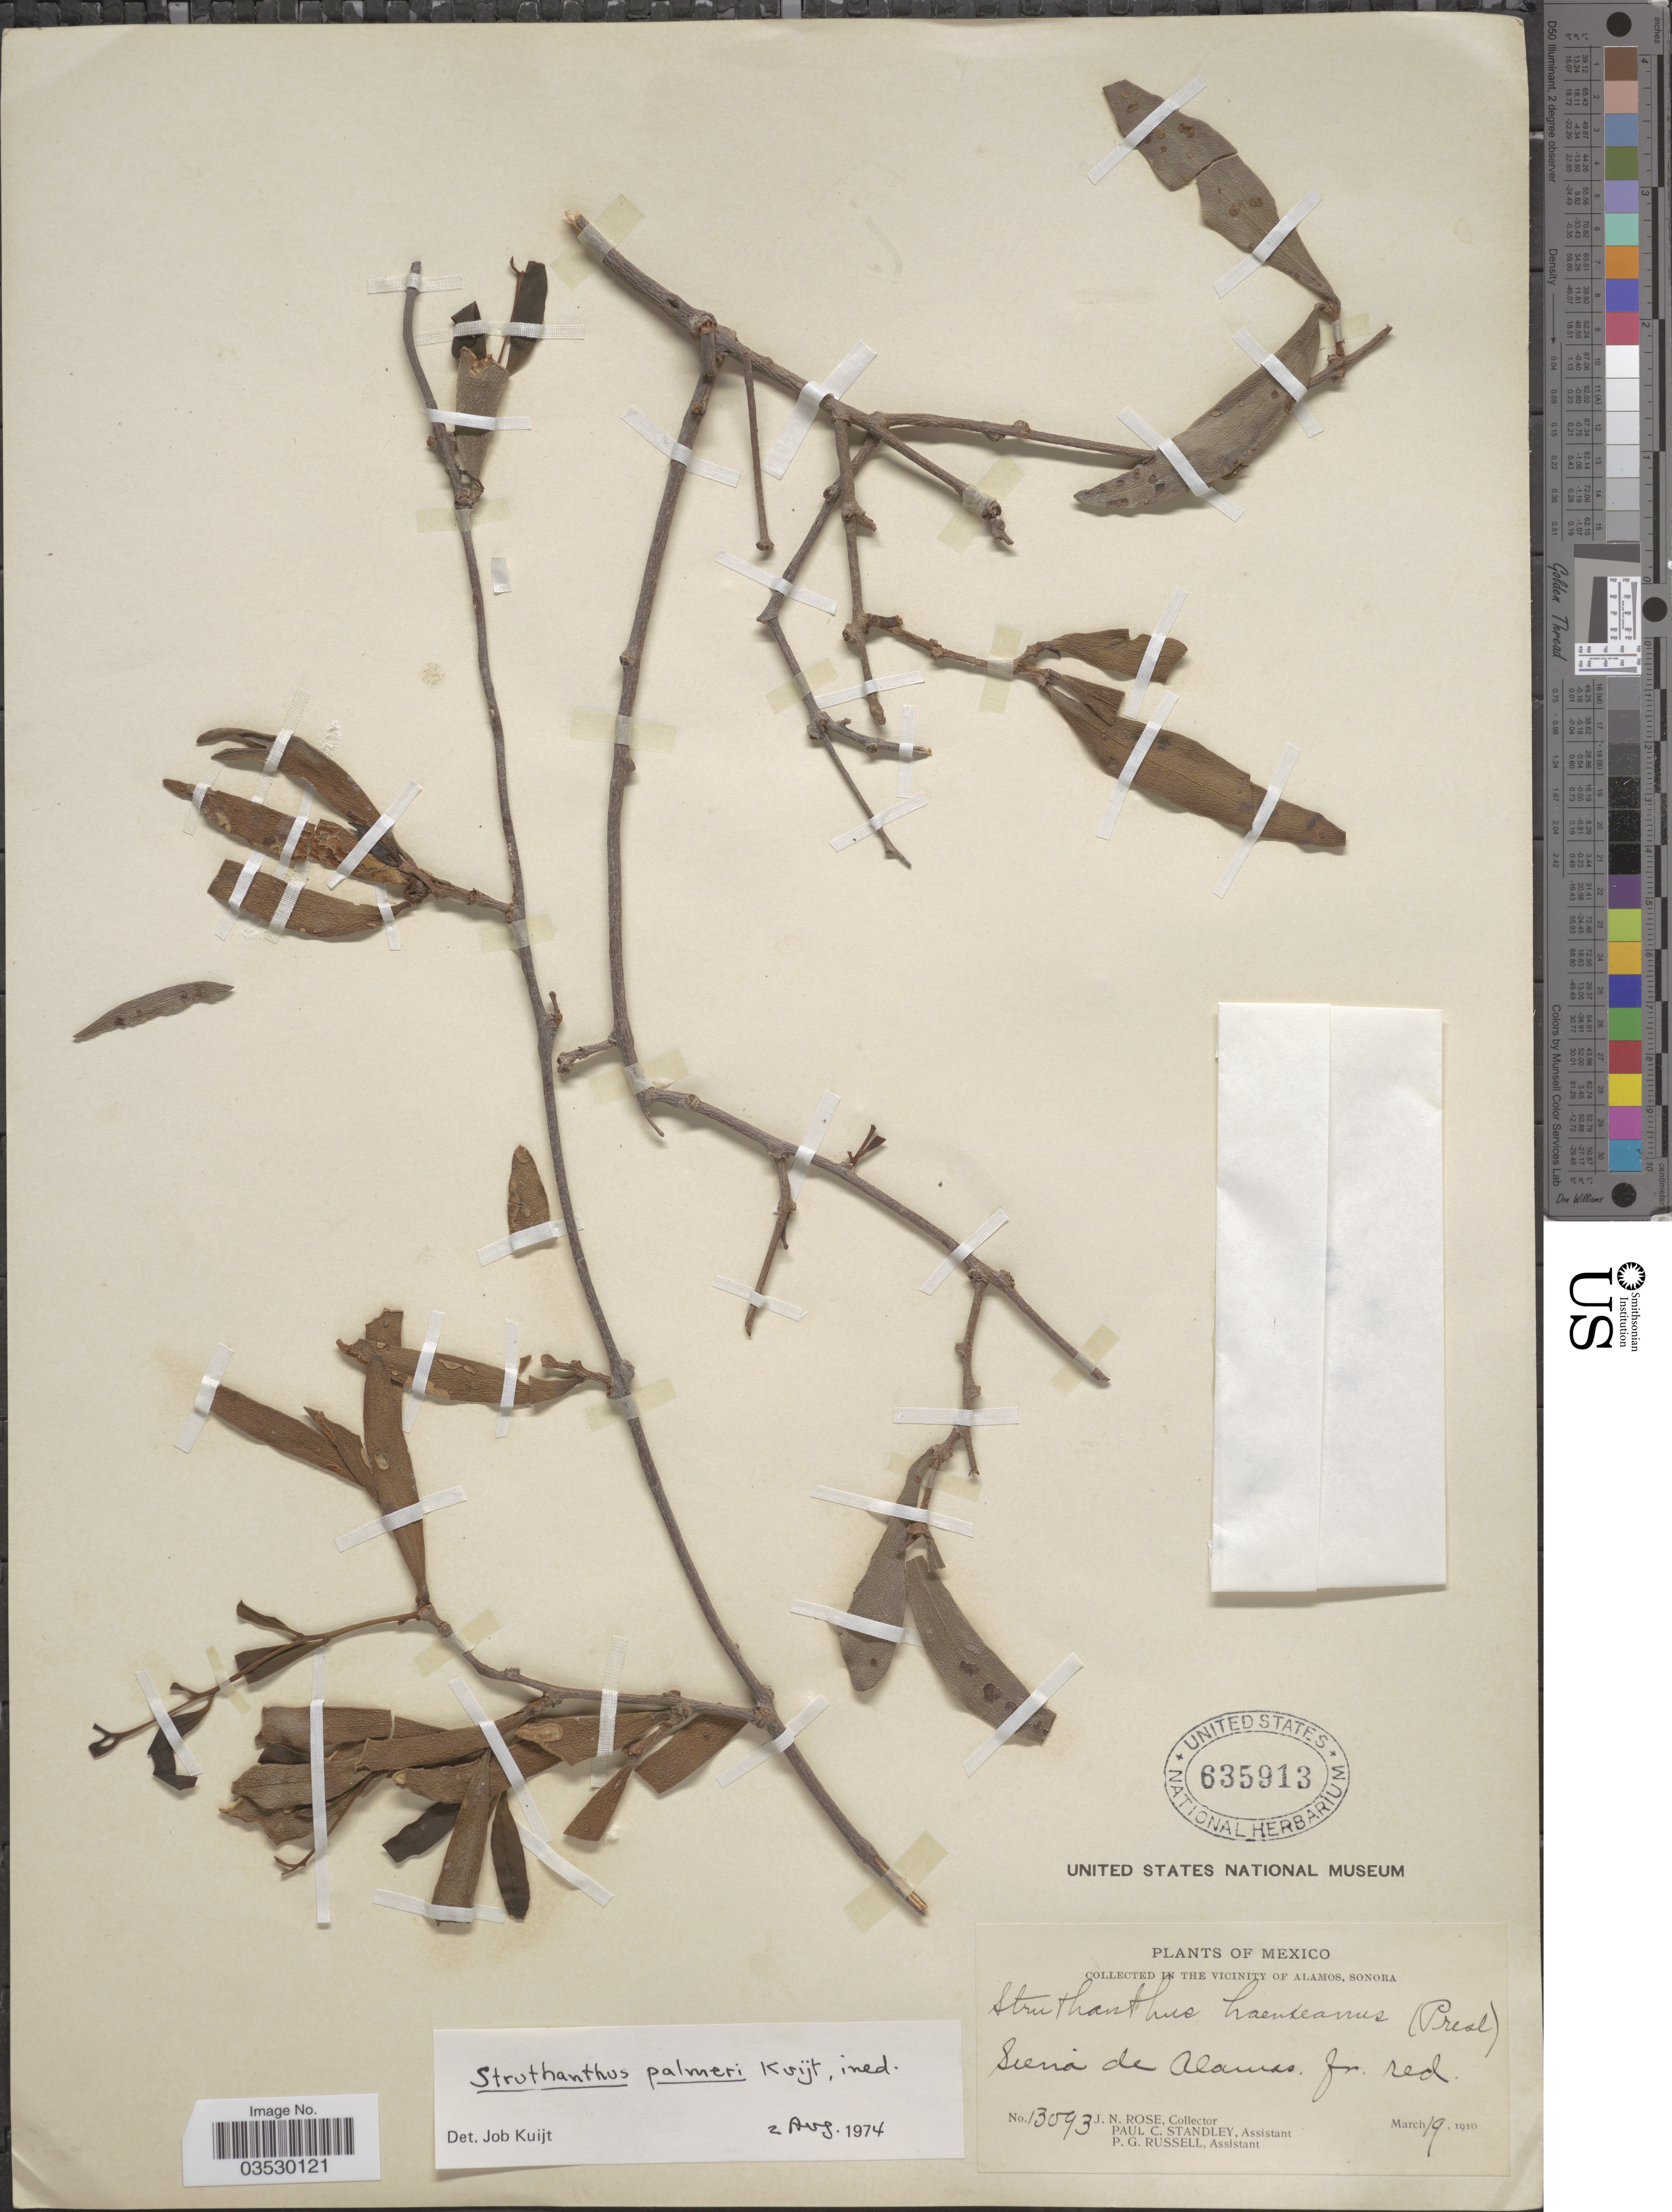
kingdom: Plantae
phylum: Tracheophyta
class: Magnoliopsida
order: Santalales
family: Loranthaceae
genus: Struthanthus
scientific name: Struthanthus palmeri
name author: Kuijt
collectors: J. N. Rose, P. C. Standley & P. G. Russell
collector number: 13093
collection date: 1910-03-19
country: Mexico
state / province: Sonora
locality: In the Vicinity of Alamos. Sierra de Alamos.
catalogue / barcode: US 635913